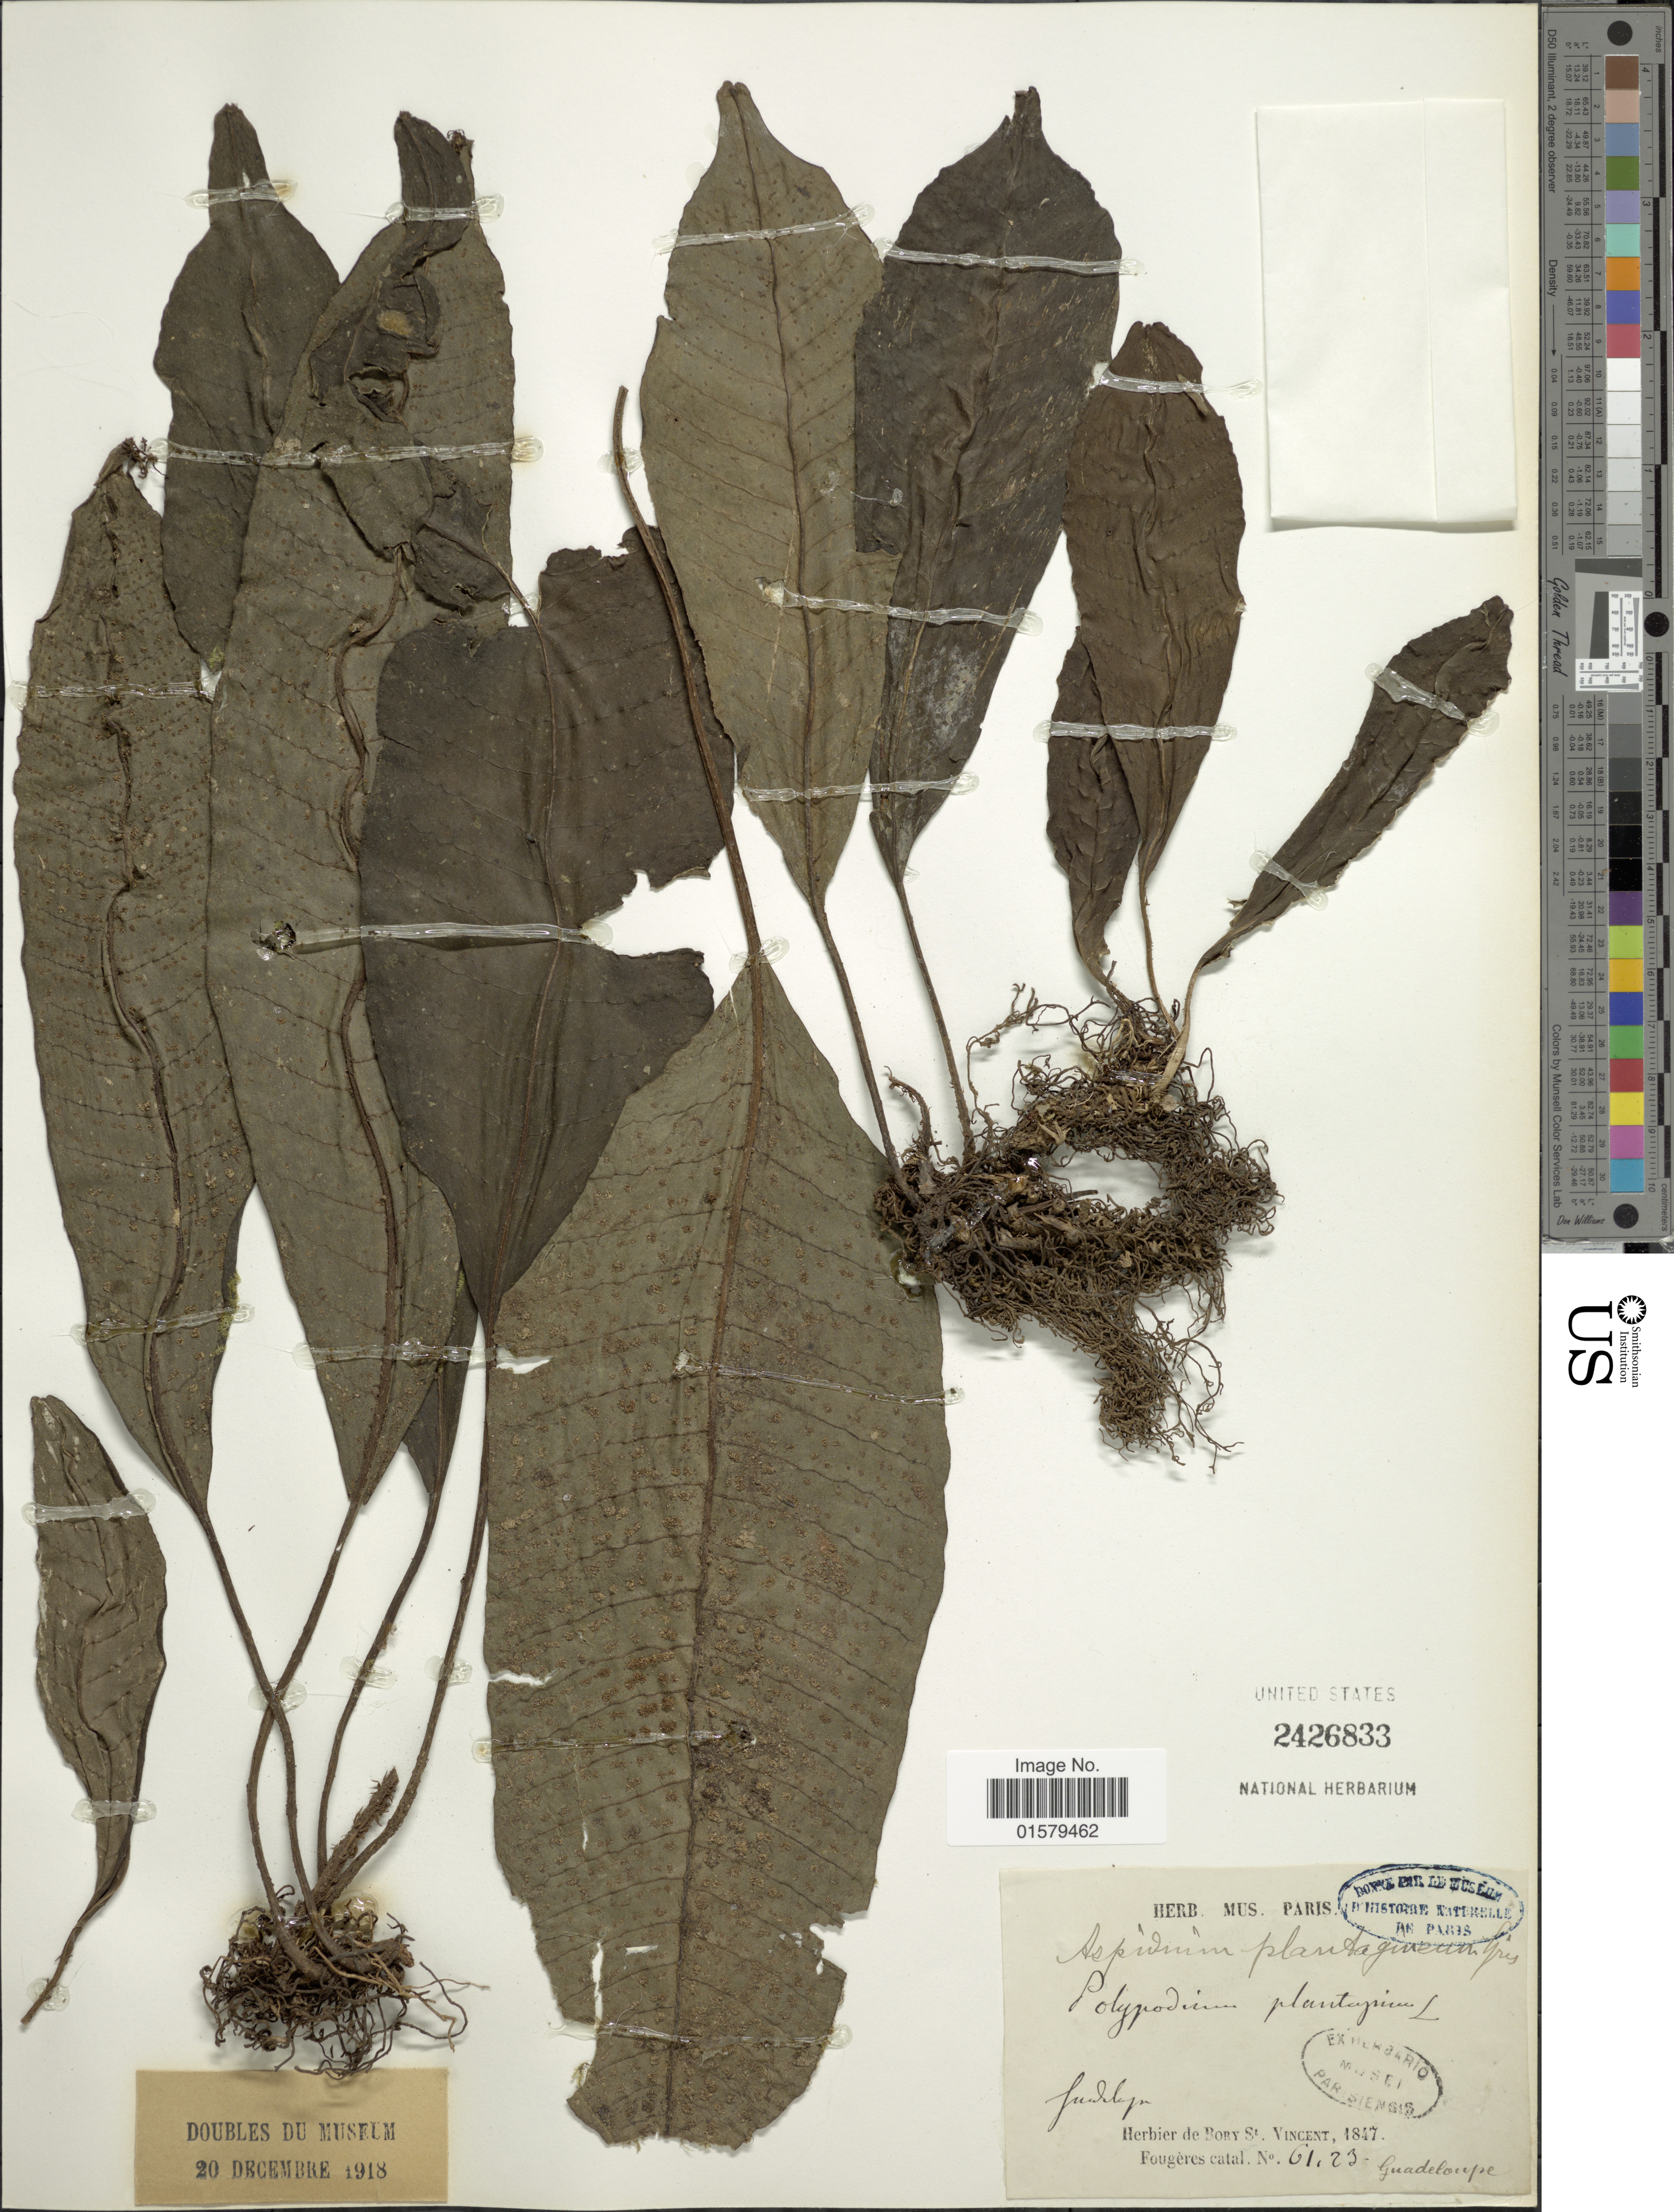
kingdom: Plantae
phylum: Tracheophyta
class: Polypodiopsida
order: Polypodiales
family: Tectariaceae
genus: Tectaria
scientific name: Tectaria plantaginea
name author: (Jacq.) Maxon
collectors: Bory de St. Vincent, J. (herbarium)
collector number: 6123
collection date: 1847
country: Guadeloupe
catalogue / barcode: US 2426833